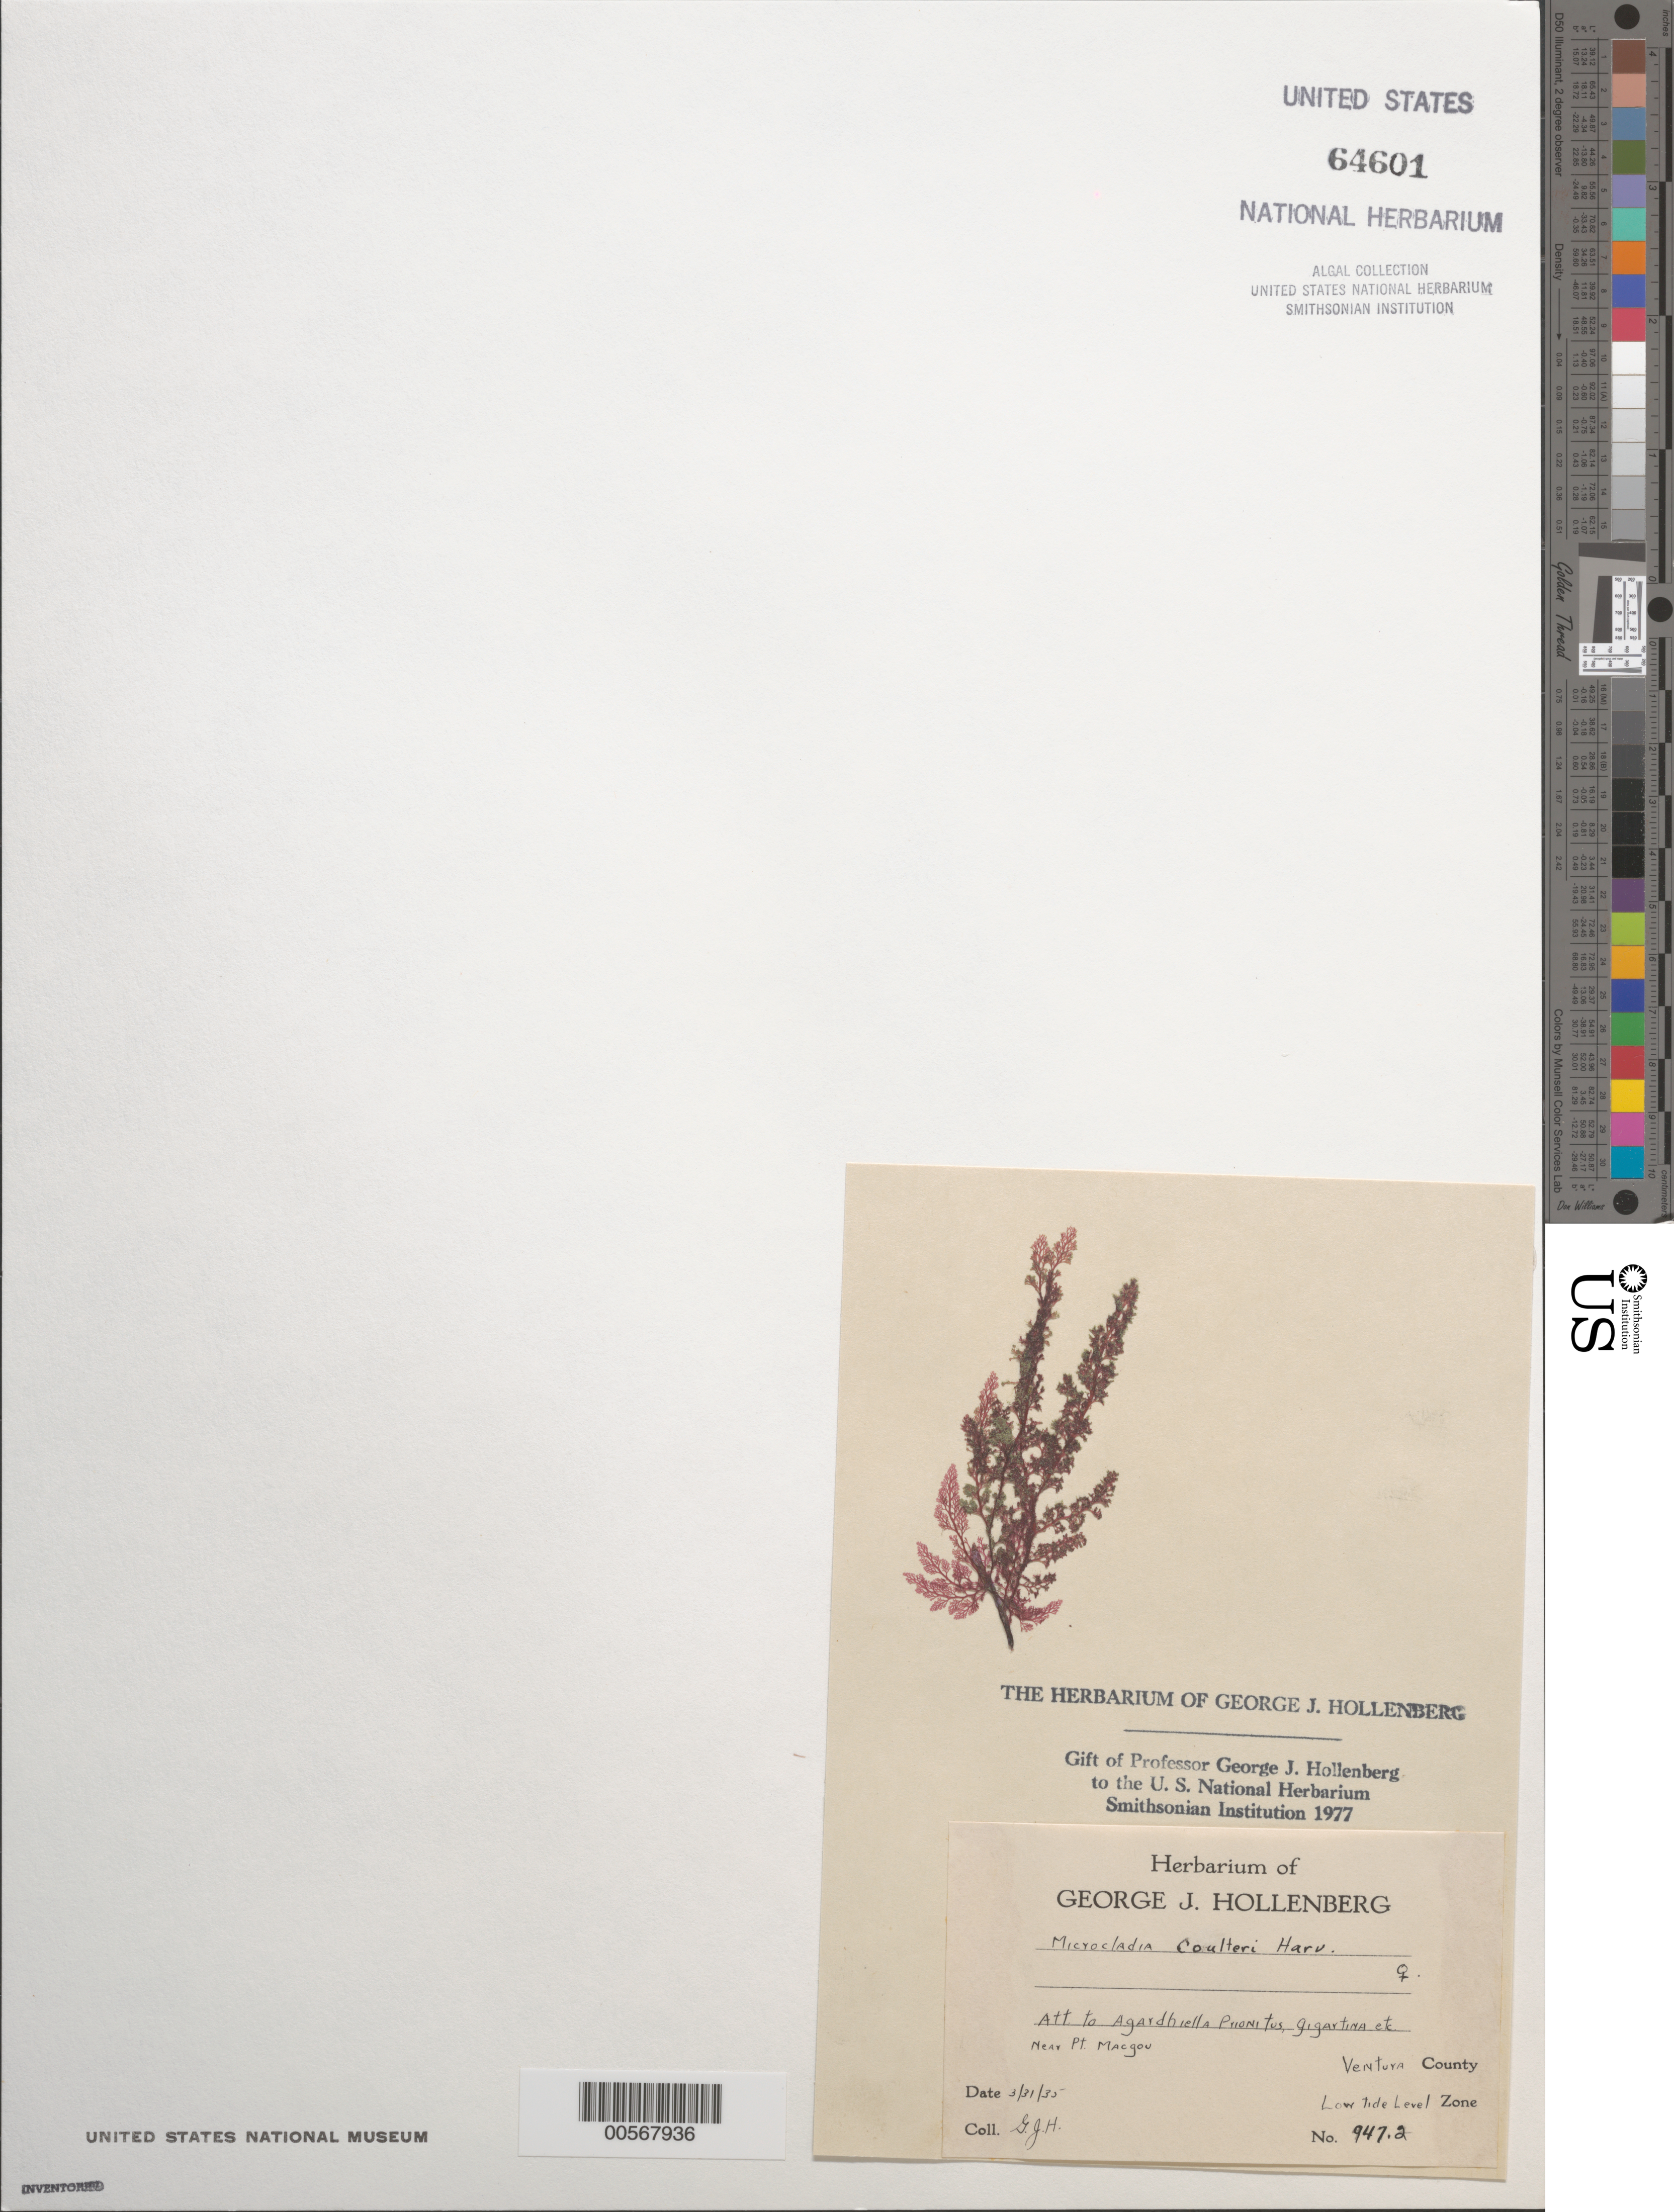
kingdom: Plantae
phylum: Rhodophyta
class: Florideophyceae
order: Ceramiales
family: Ceramiaceae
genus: Microcladia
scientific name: Microcladia coulteri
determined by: Hollenberg, George J.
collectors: G. Hollenberg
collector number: GJH 947.2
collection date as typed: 31 Mar 1935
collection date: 1935-03-31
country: United States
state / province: California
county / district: Ventura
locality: Near Point Mugu (Pt. Macgou)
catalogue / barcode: US 64601